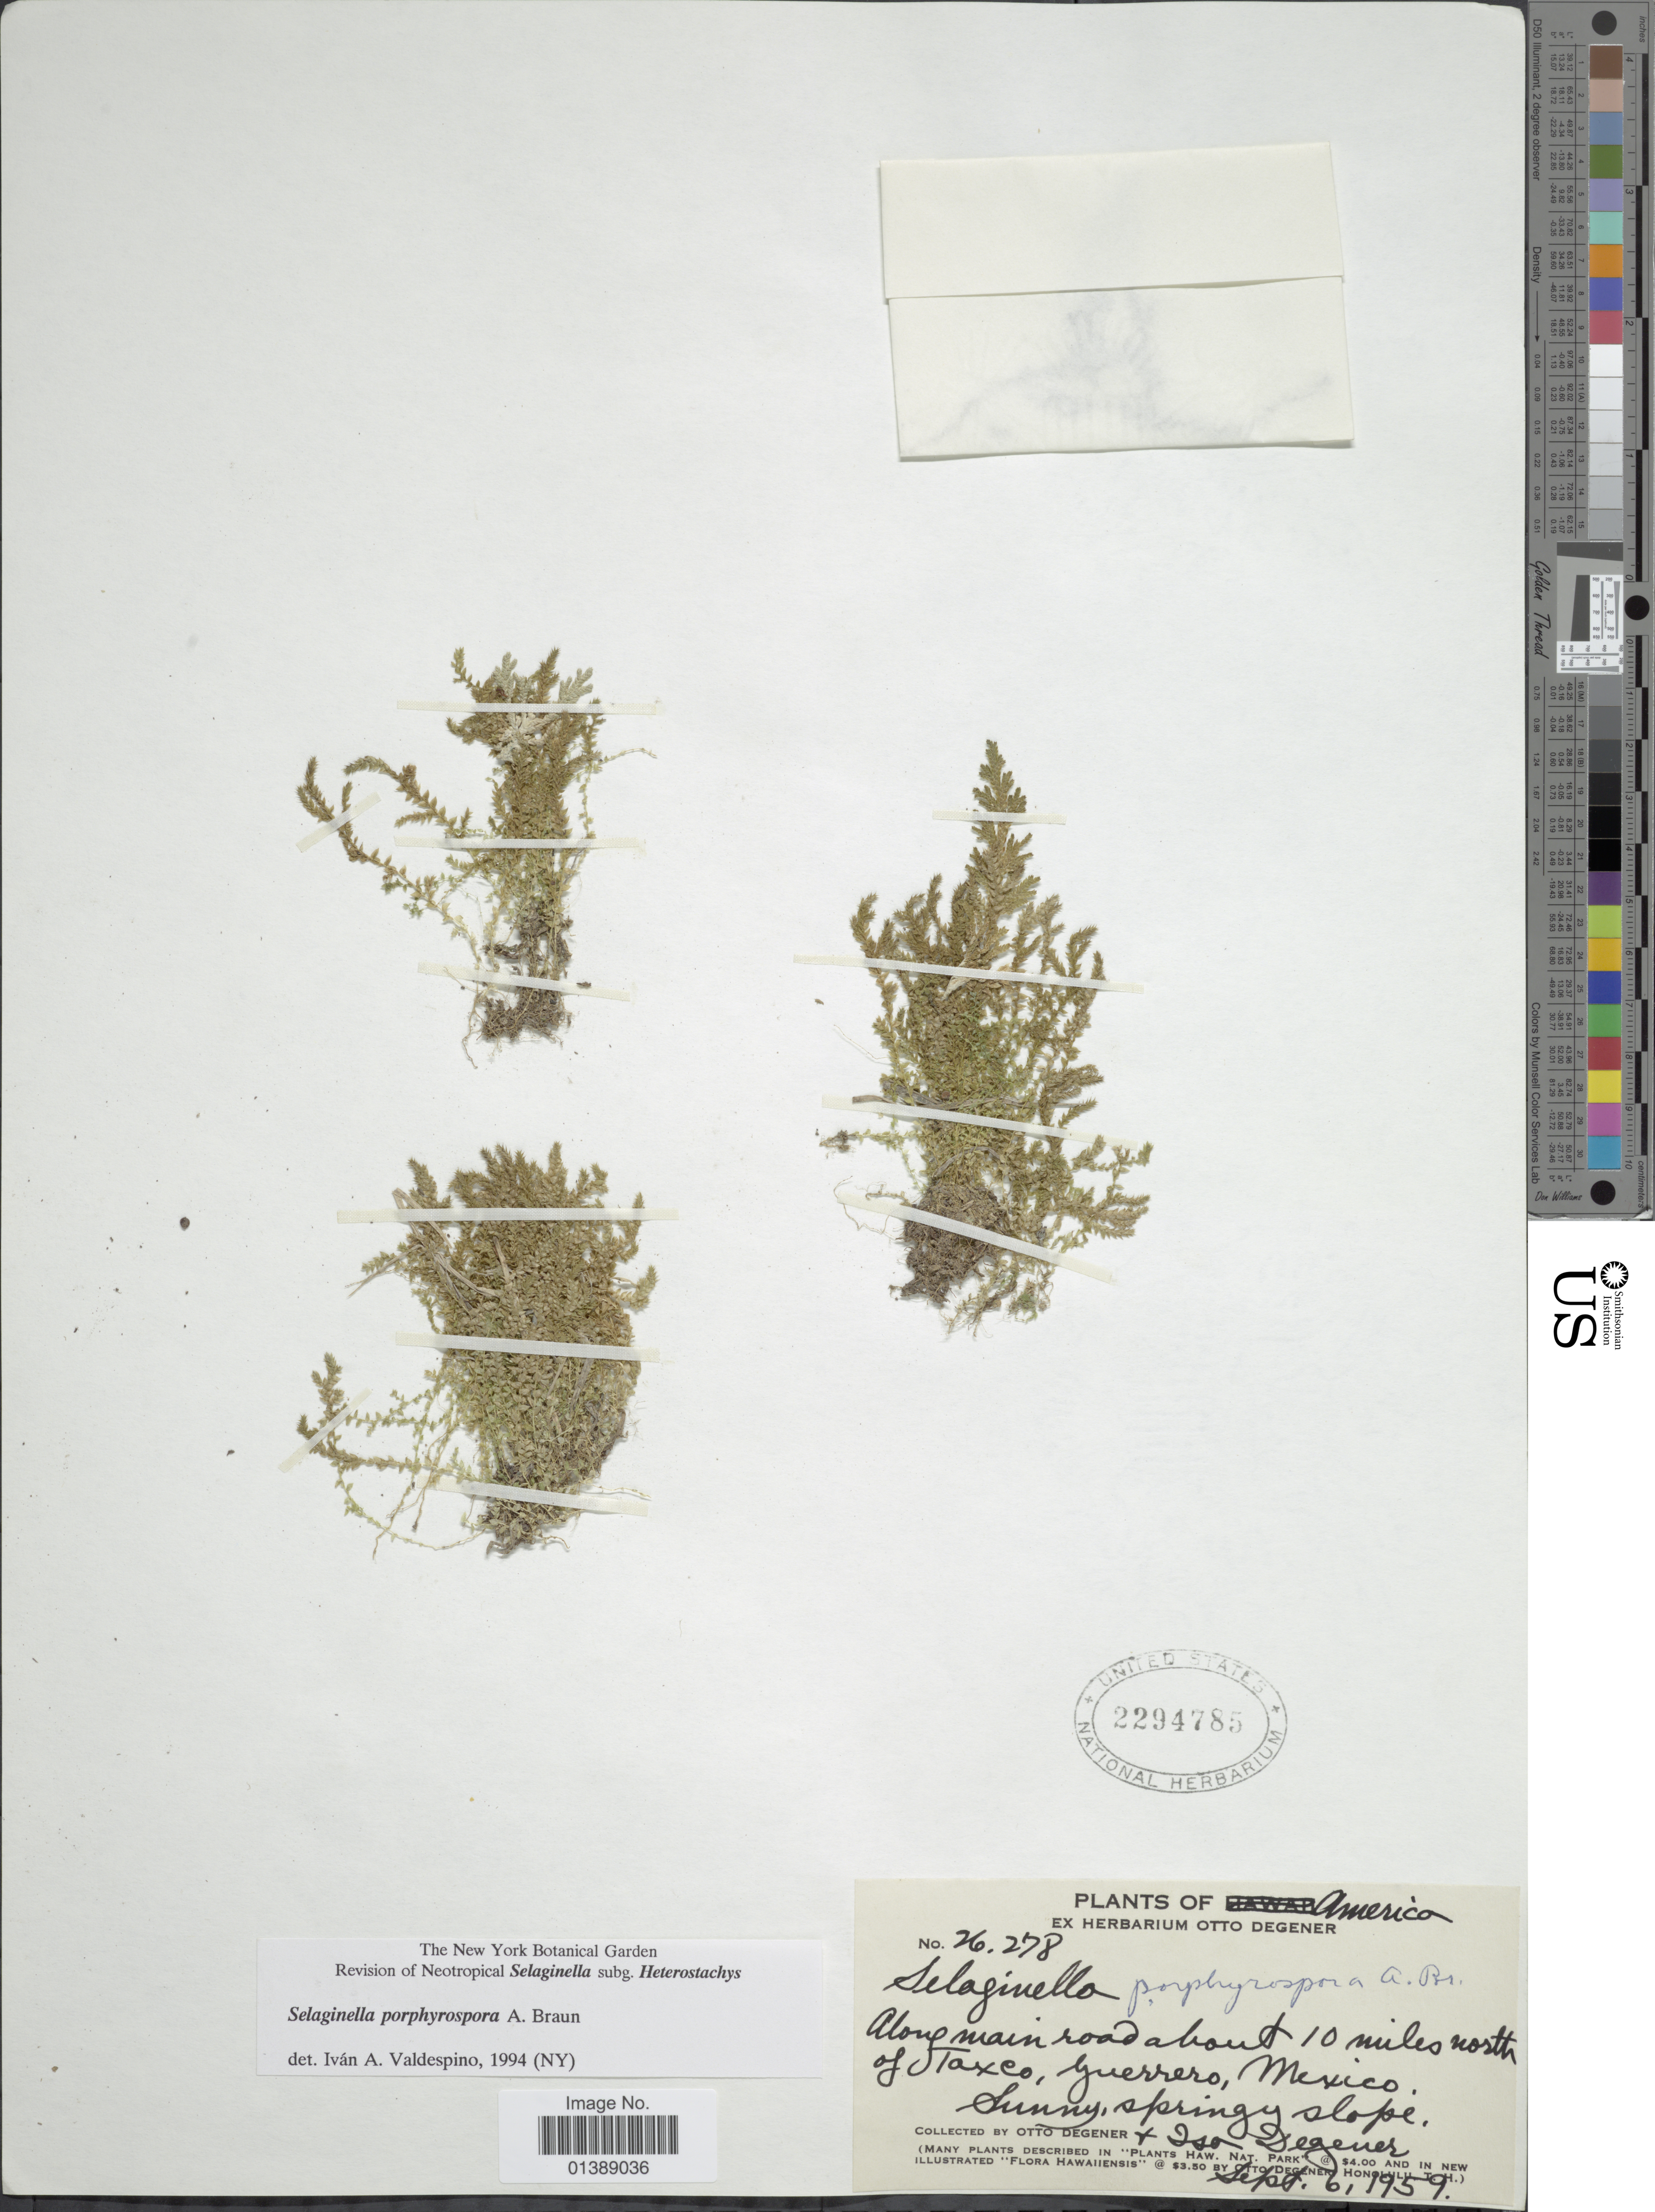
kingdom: Plantae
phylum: Tracheophyta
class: Lycopodiopsida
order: Selaginellales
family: Selaginellaceae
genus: Selaginella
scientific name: Selaginella porphyrospora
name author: A. Braun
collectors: O. Degener & I. Degener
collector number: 26278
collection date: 1959-09-06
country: Mexico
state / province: Guerrero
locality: Along main road about 10 miles north of Taxco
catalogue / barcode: US 2294785